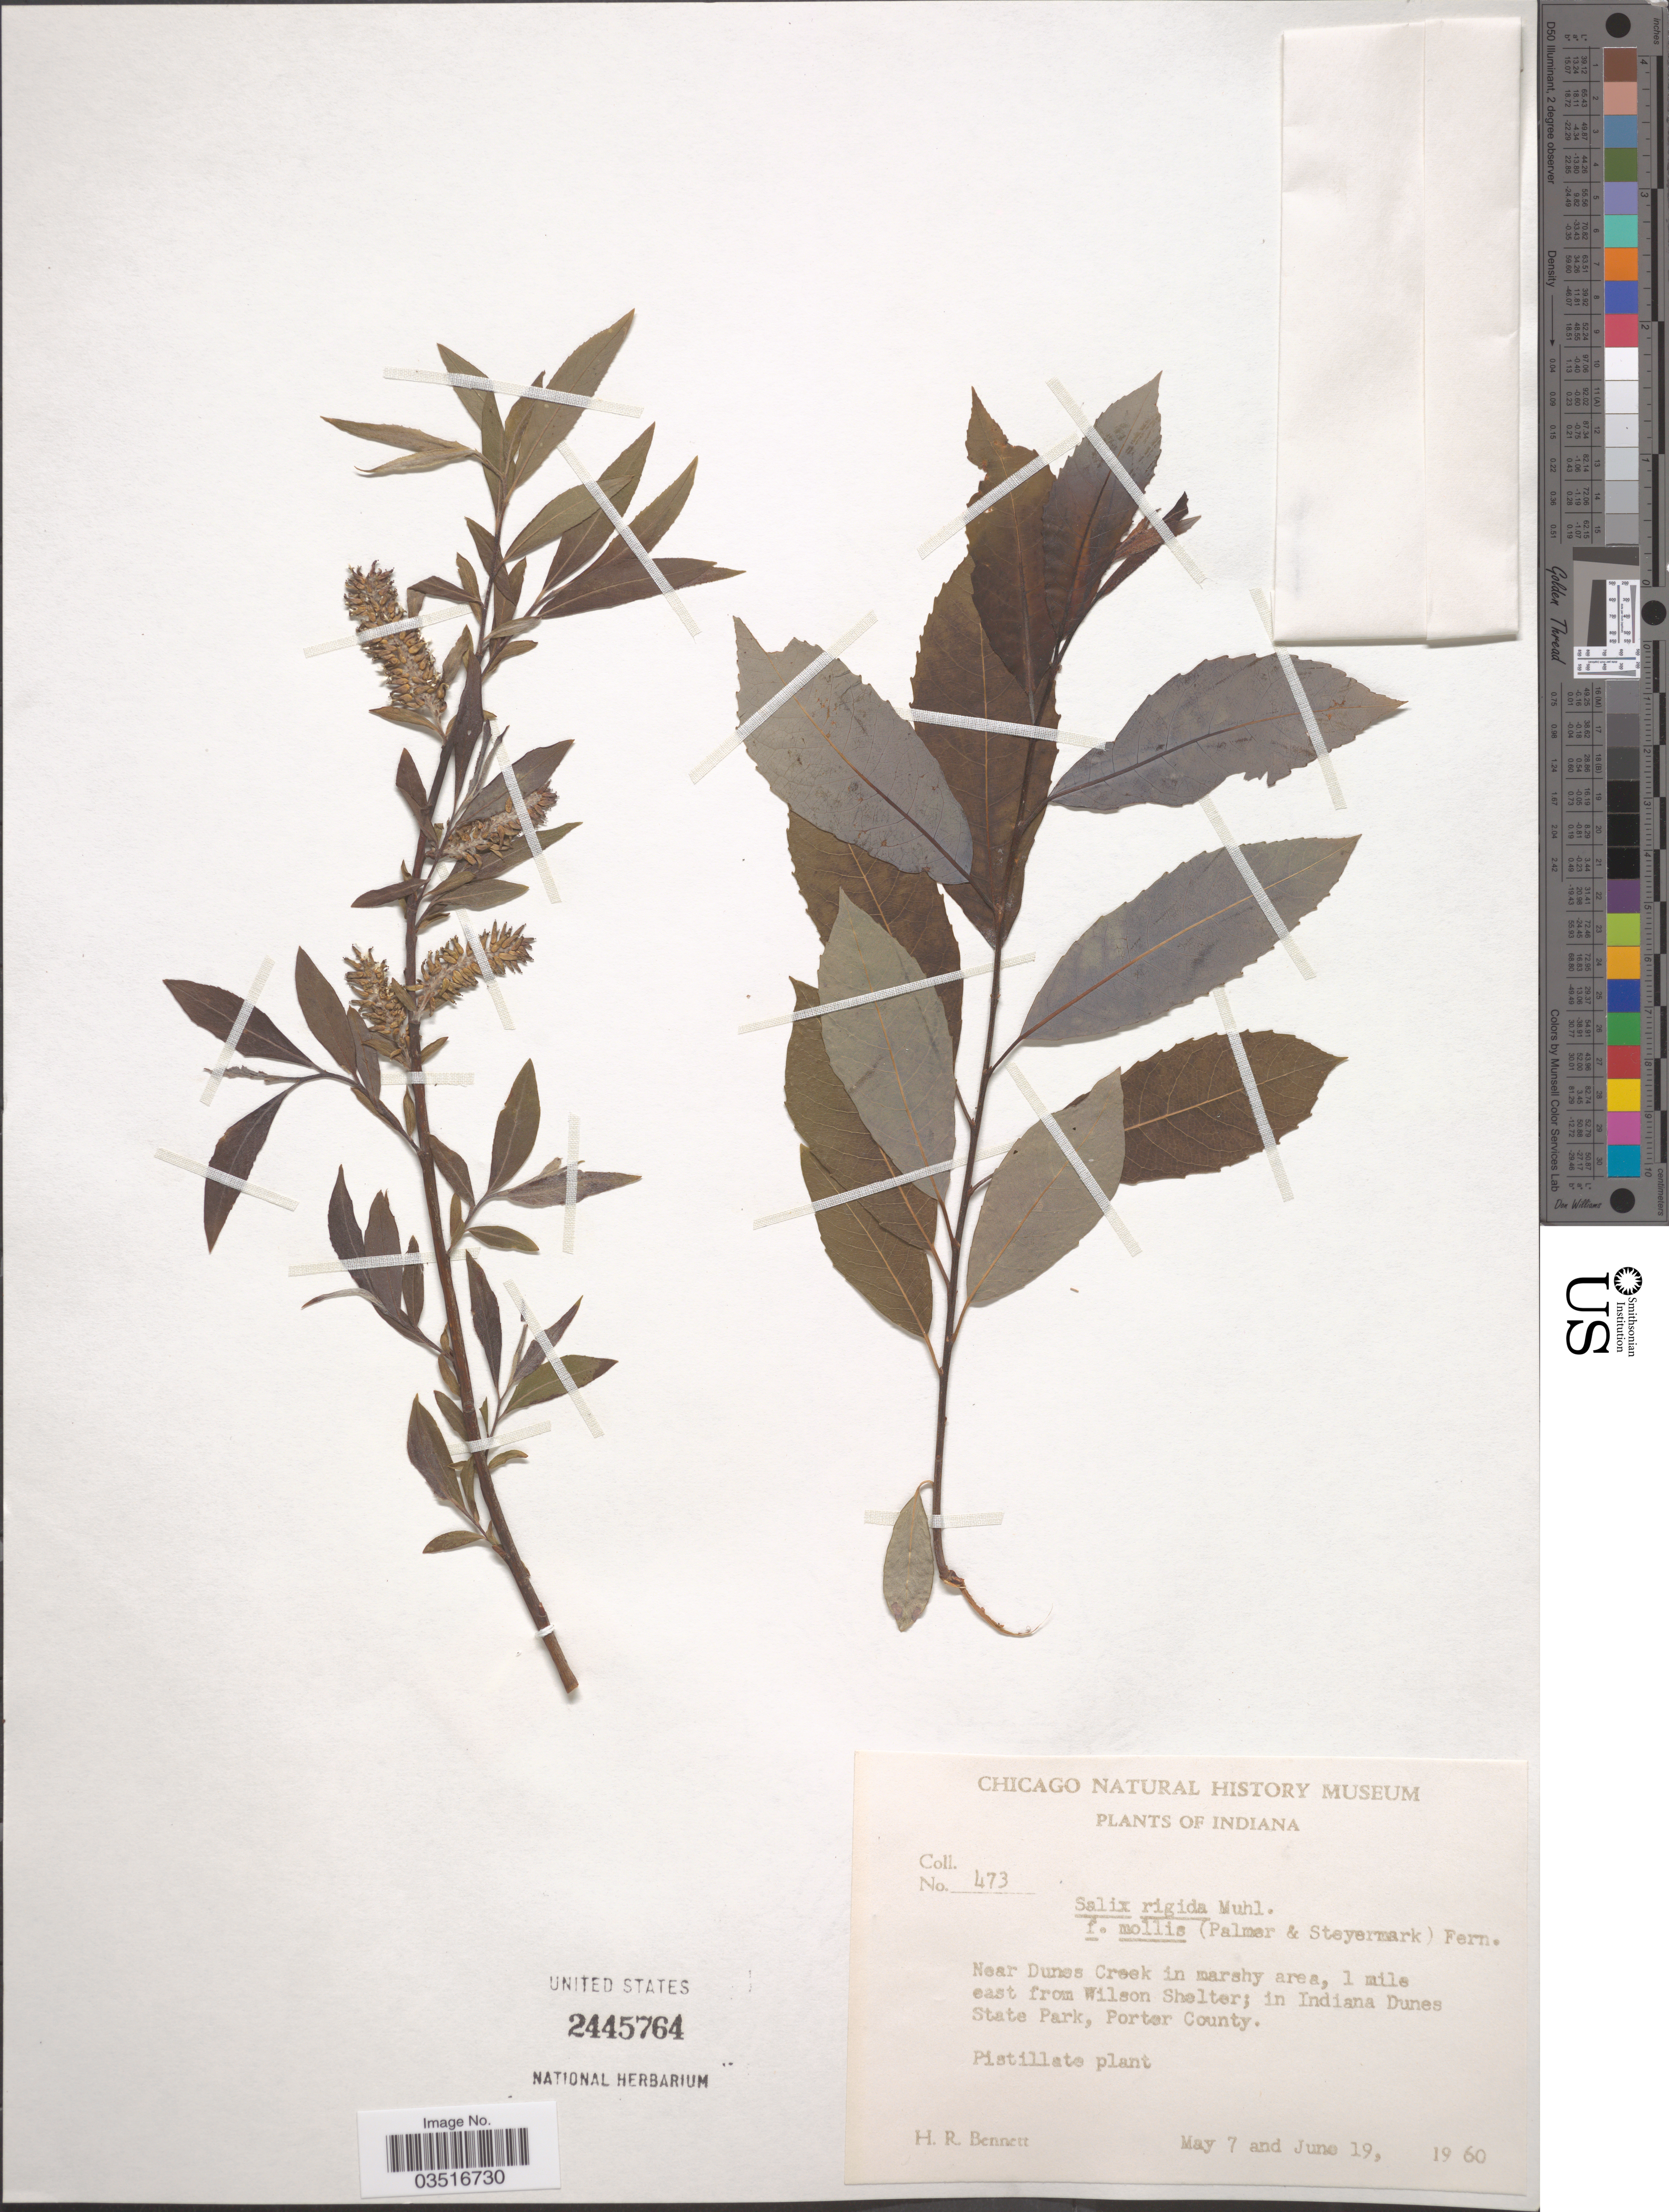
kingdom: Plantae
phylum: Tracheophyta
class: Magnoliopsida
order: Malpighiales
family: Salicaceae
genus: Salix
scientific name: Salix rigida f. mollis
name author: (E.J. Palmer & Steyerm.) Fernald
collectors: H. R. Bennett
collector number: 473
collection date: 1960-05-07/1960-06-19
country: United States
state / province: Indiana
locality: Near Dunes creek in marshy area, 1 mile east from Wilson Shelter; in Indiana Dunes State Park, Porter County.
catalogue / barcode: US 2445764